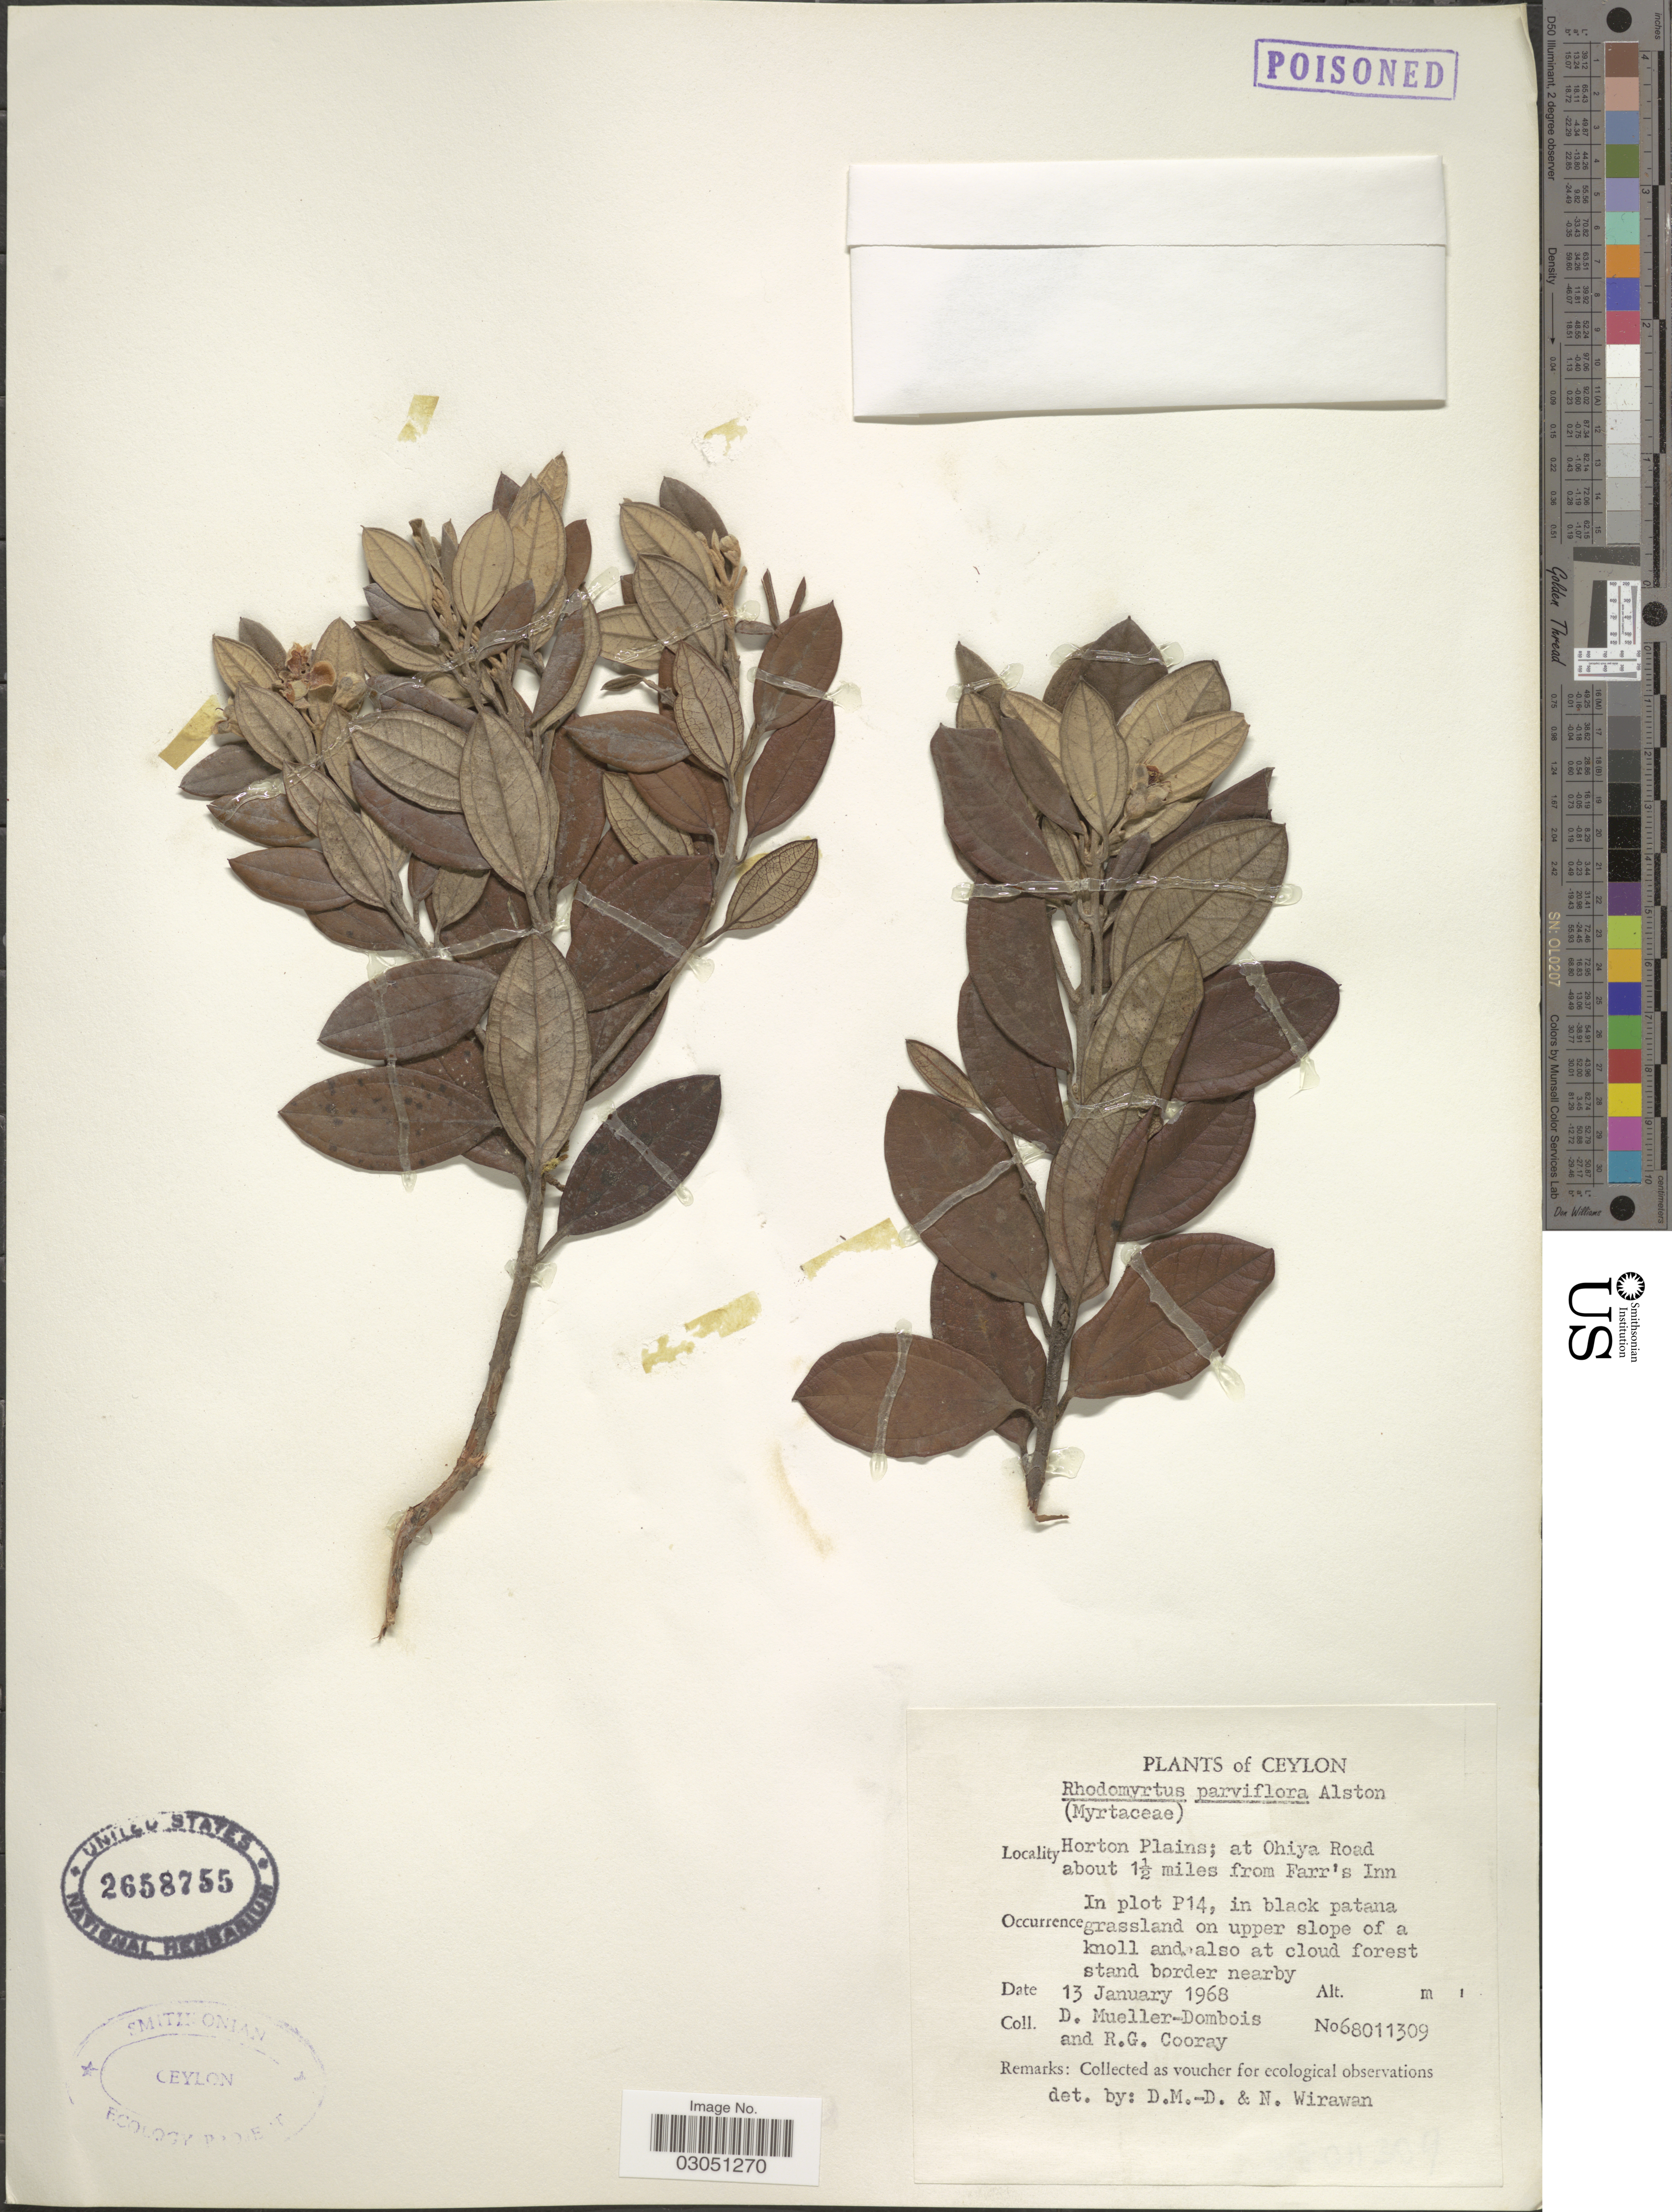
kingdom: Plantae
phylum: Tracheophyta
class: Magnoliopsida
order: Myrtales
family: Myrtaceae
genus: Rhodomyrtus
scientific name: Rhodomyrtus parviflora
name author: Alston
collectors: D. Mueller-Dombois & R. Cooray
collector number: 68011309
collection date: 1968-01-13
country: Sri Lanka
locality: Ceylon, Horton Plains; at Ohiya Road about 1½ miles from Farr's Inn, In plot P14.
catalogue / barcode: US 2658755